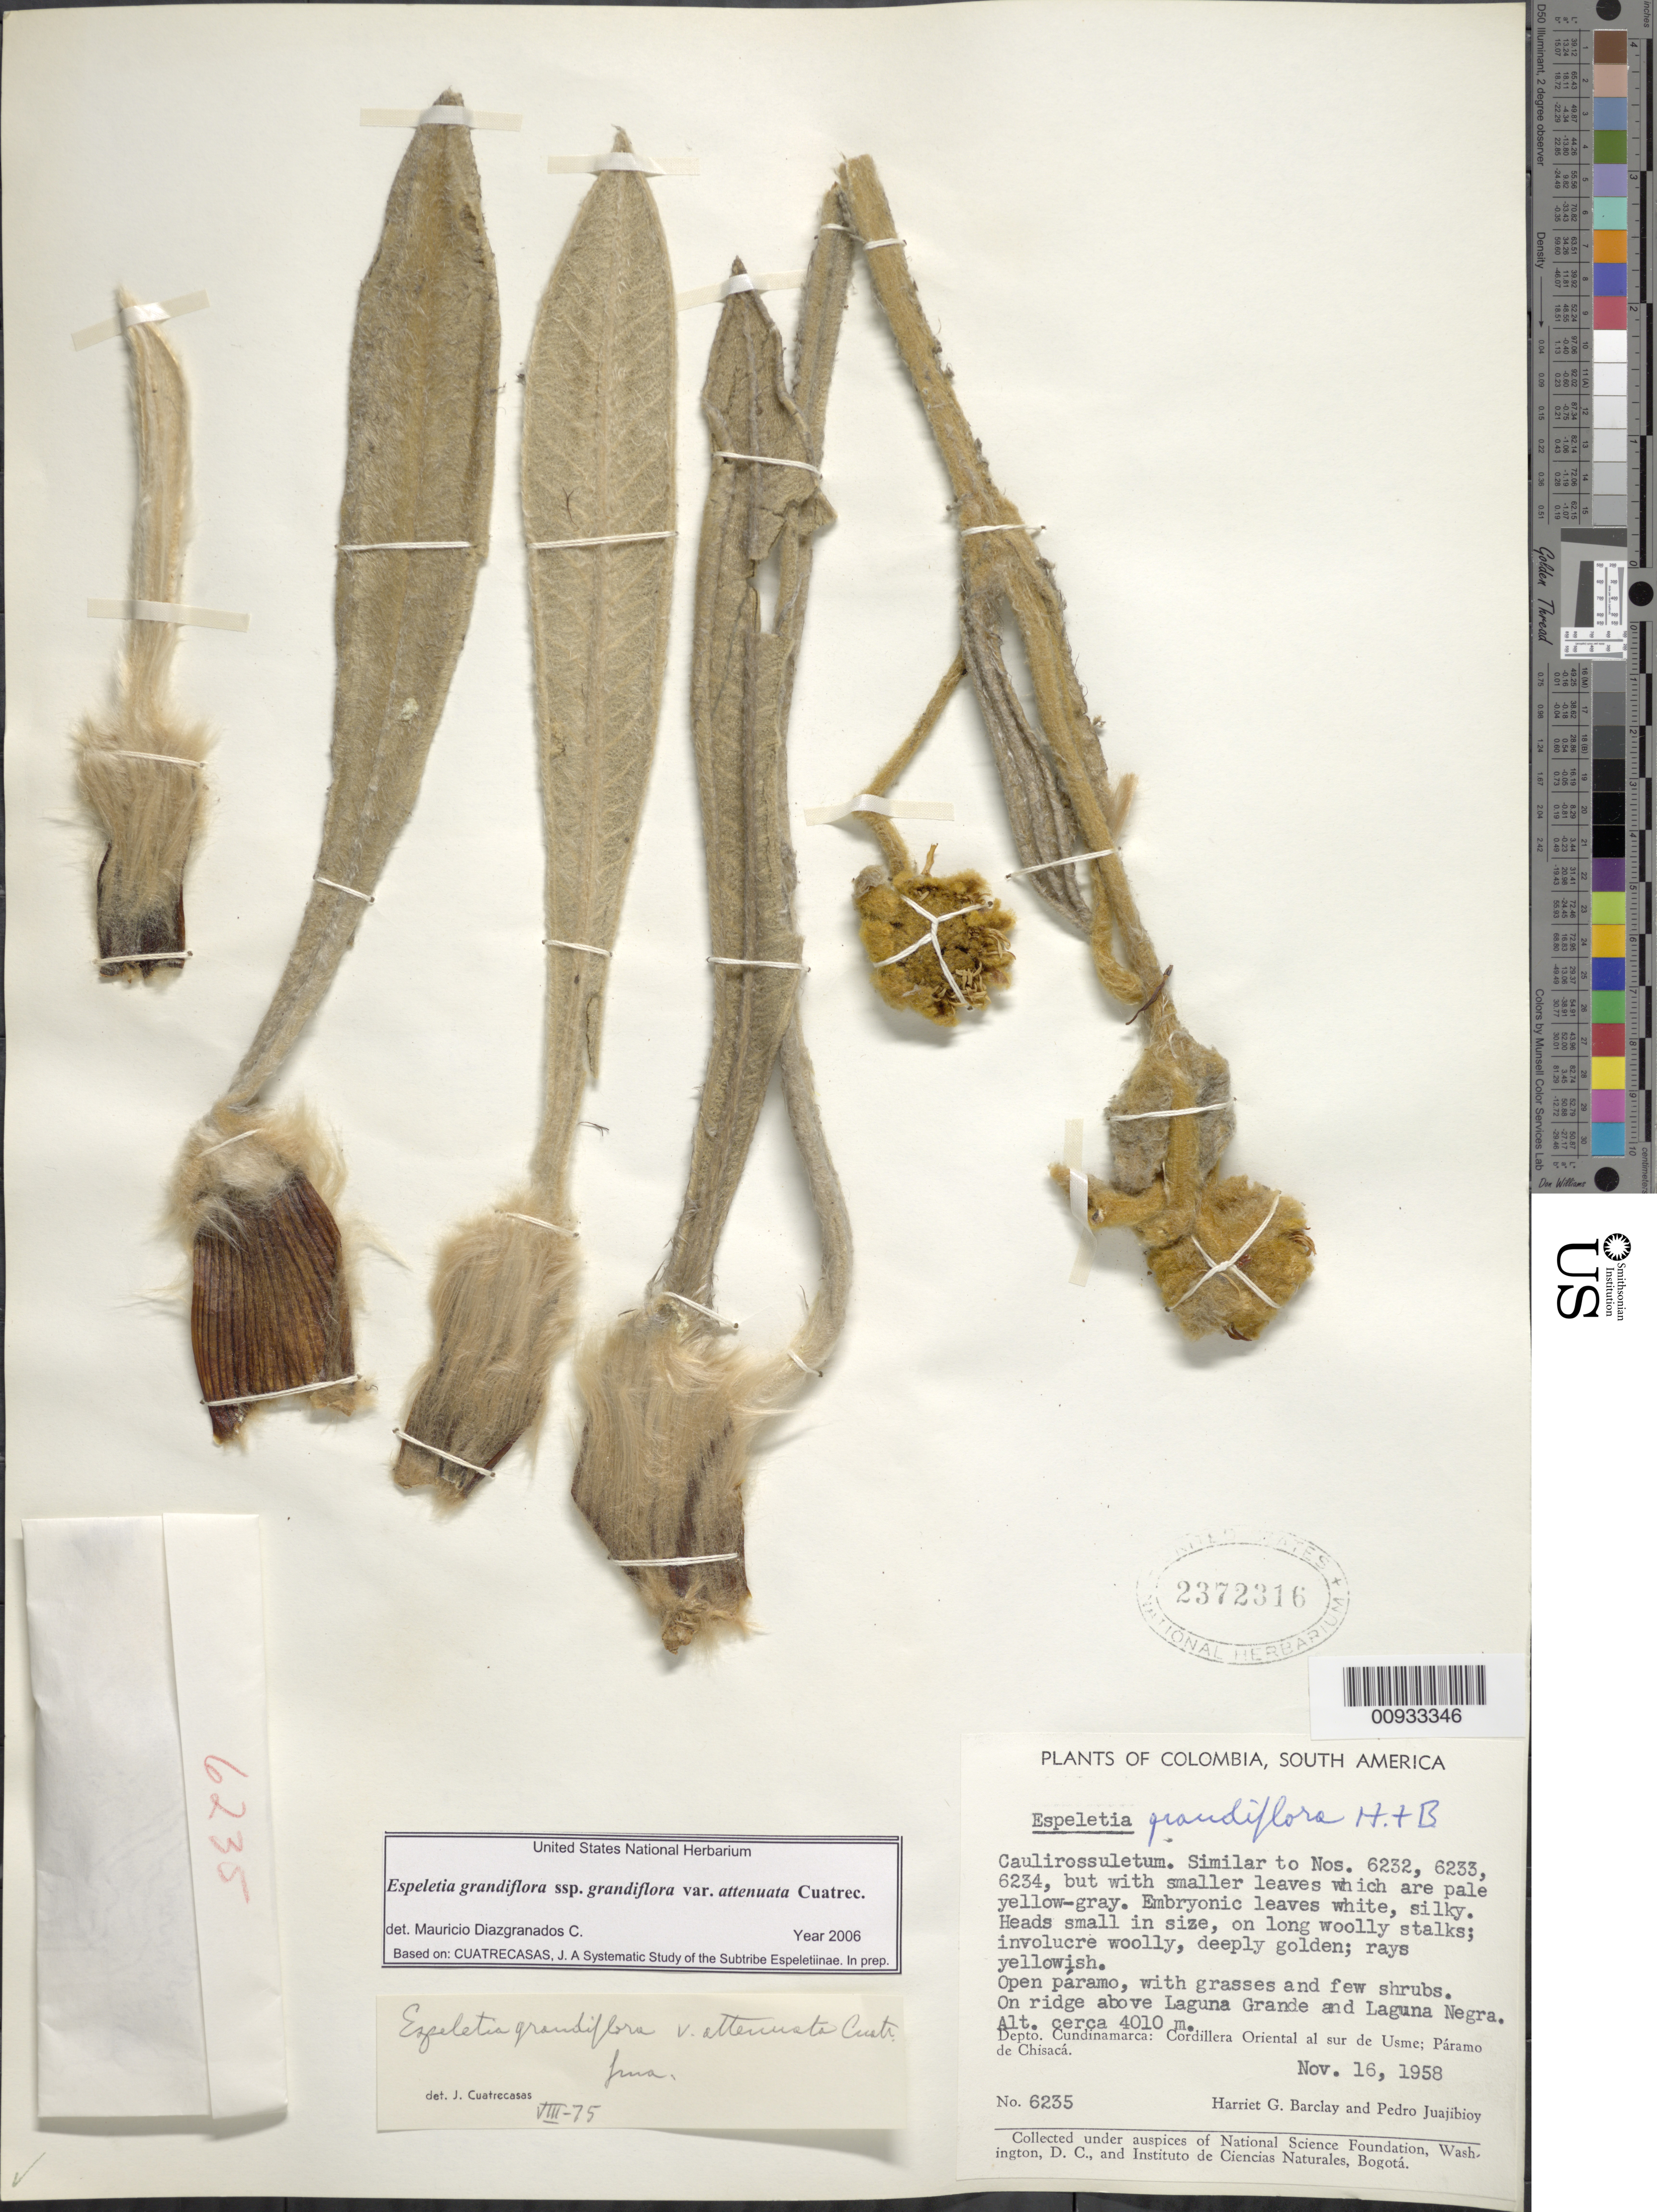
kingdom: Plantae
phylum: Tracheophyta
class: Magnoliopsida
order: Asterales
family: Asteraceae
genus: Espeletia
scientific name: Espeletia grandiflora var. attenuata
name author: Cuatrec.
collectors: H. G. Barclay & P. Juajibioy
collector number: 6235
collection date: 1958-11-16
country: Colombia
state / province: Cundinamarca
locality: Depto. Cundinamarca: Cordillera Oriental al sur de Usme; Paramo de Chisaca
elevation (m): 4010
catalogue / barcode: US 2372316